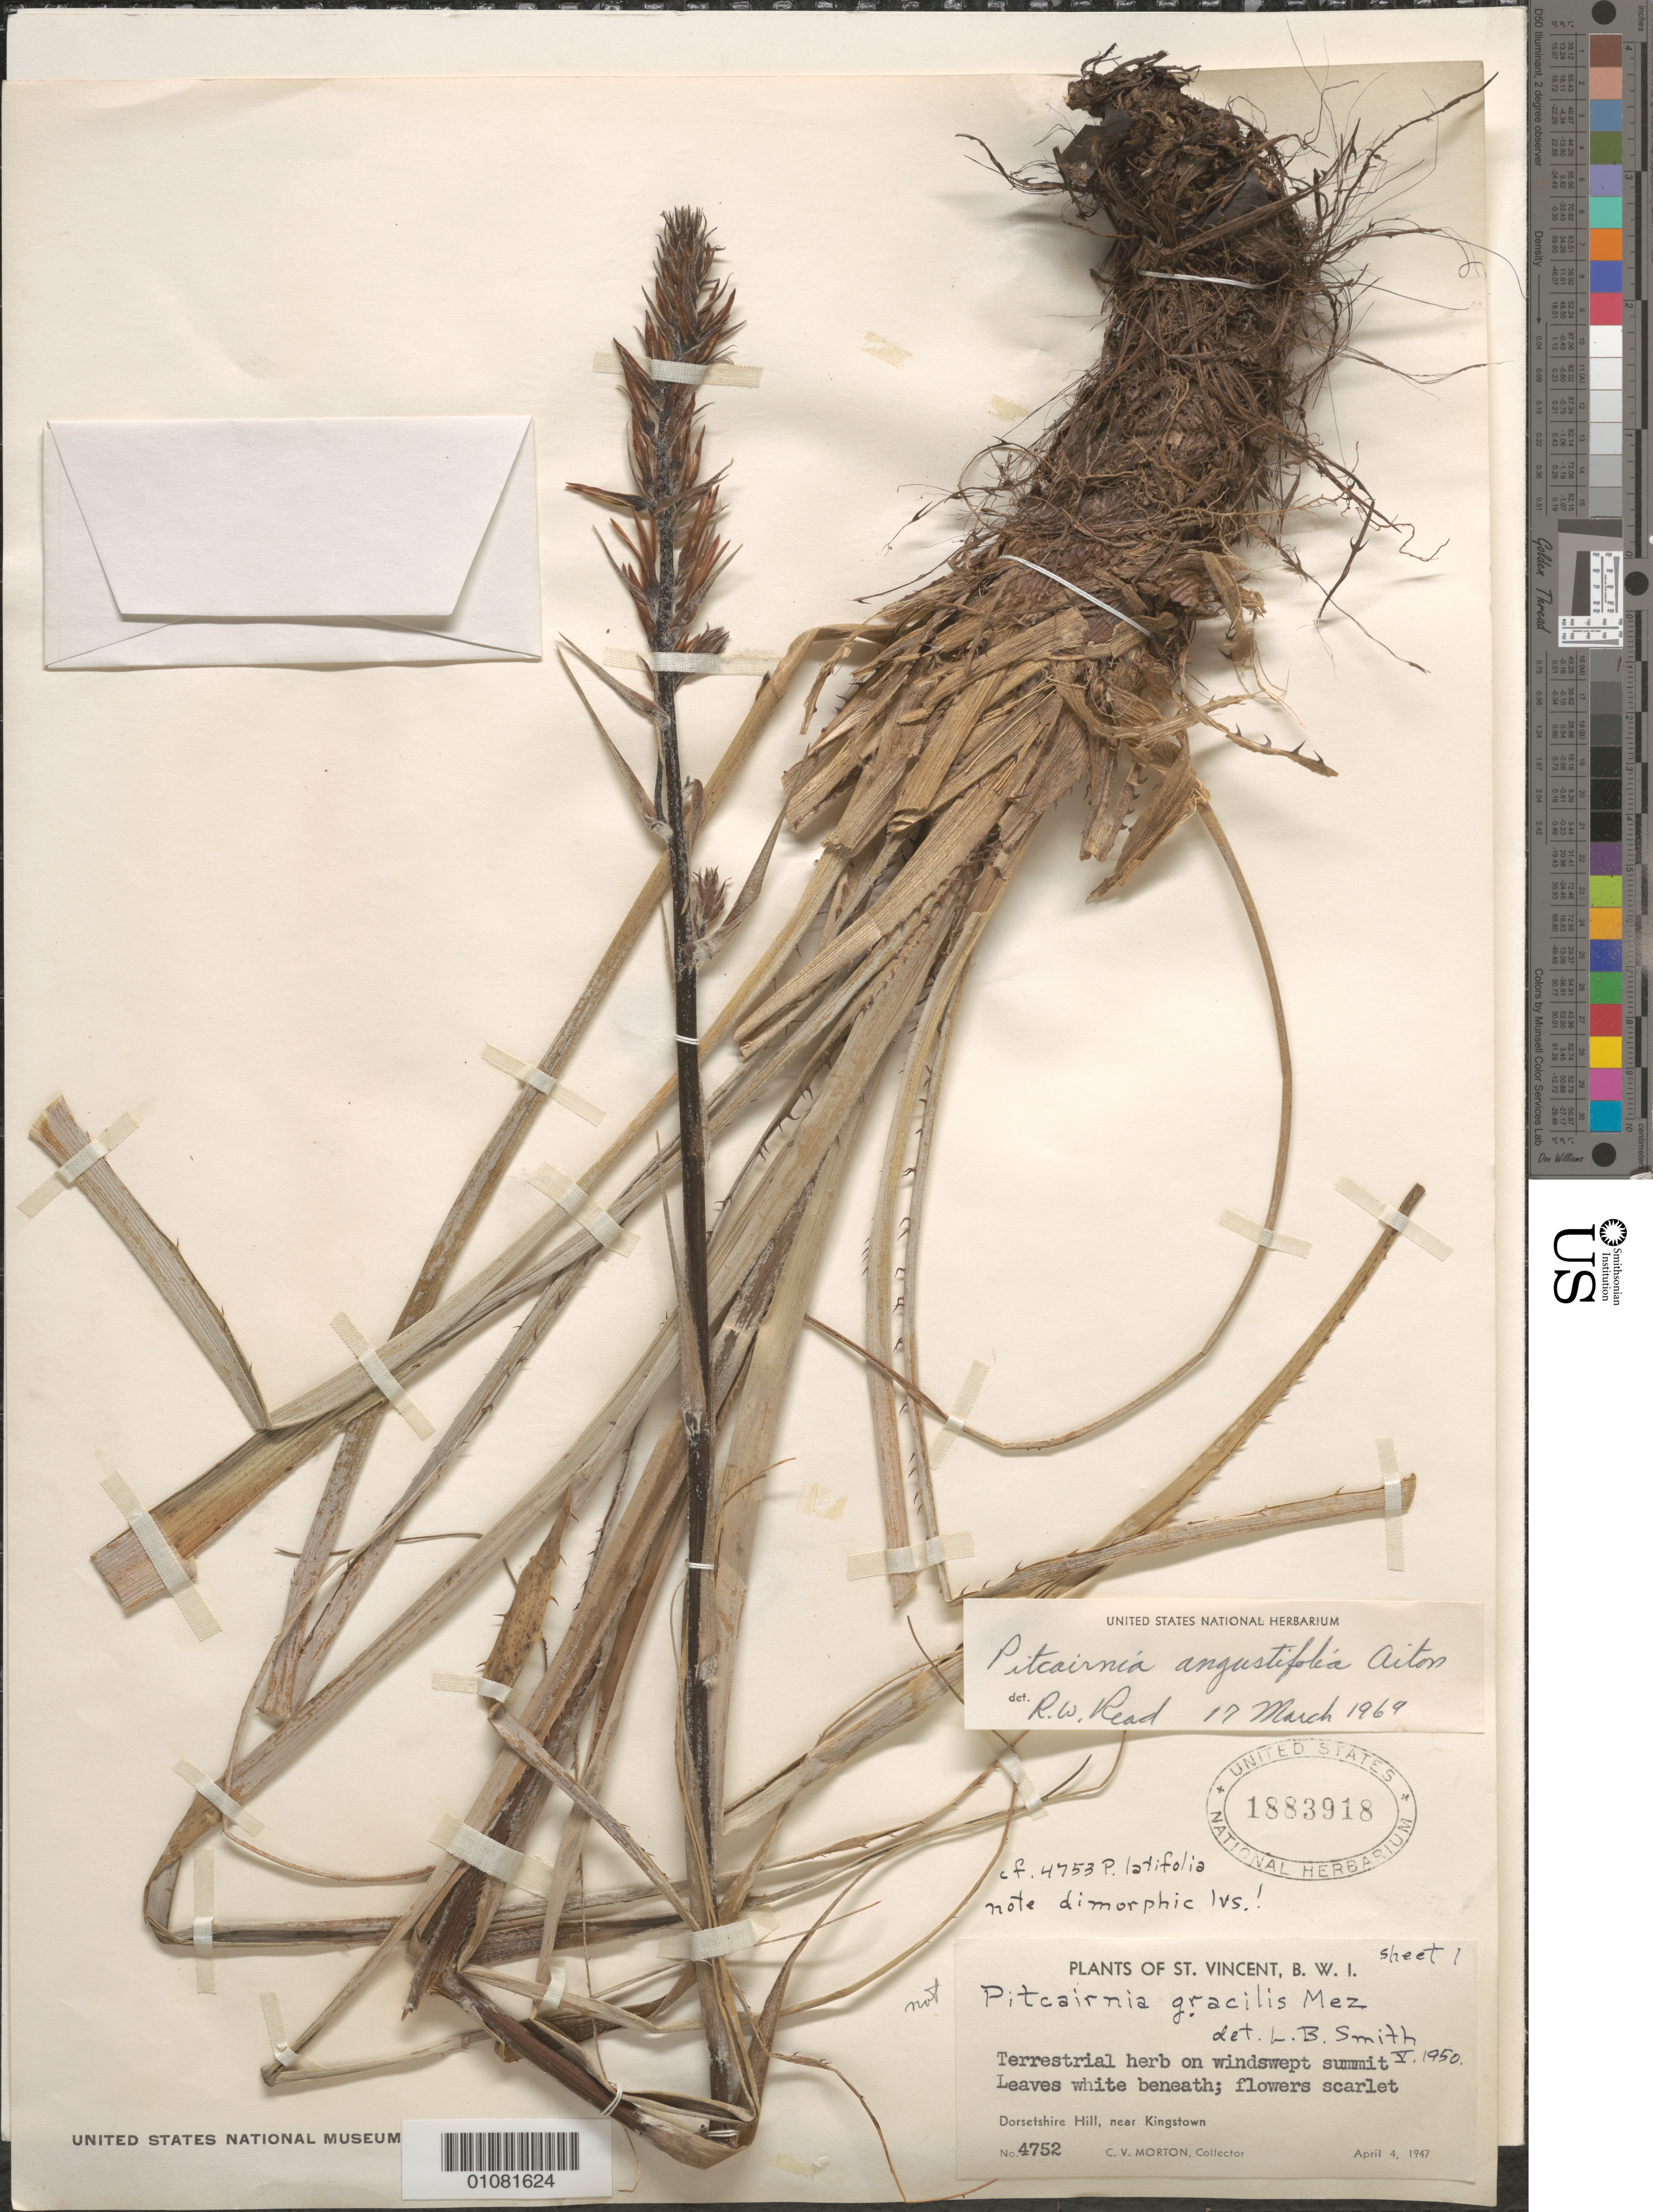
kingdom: Plantae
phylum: Tracheophyta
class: Liliopsida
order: Poales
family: Bromeliaceae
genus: Pitcairnia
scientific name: Pitcairnia angustifolia var. angustifolia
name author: Sol. ex Aiton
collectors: C. V. Morton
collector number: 4752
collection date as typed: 04 Apr 1947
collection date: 1947-04-04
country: St. Vincent - Grenadines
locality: Dorsetshire Hill, near Kingstown. Terrestrial herb on windswept summit.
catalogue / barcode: US 1883918